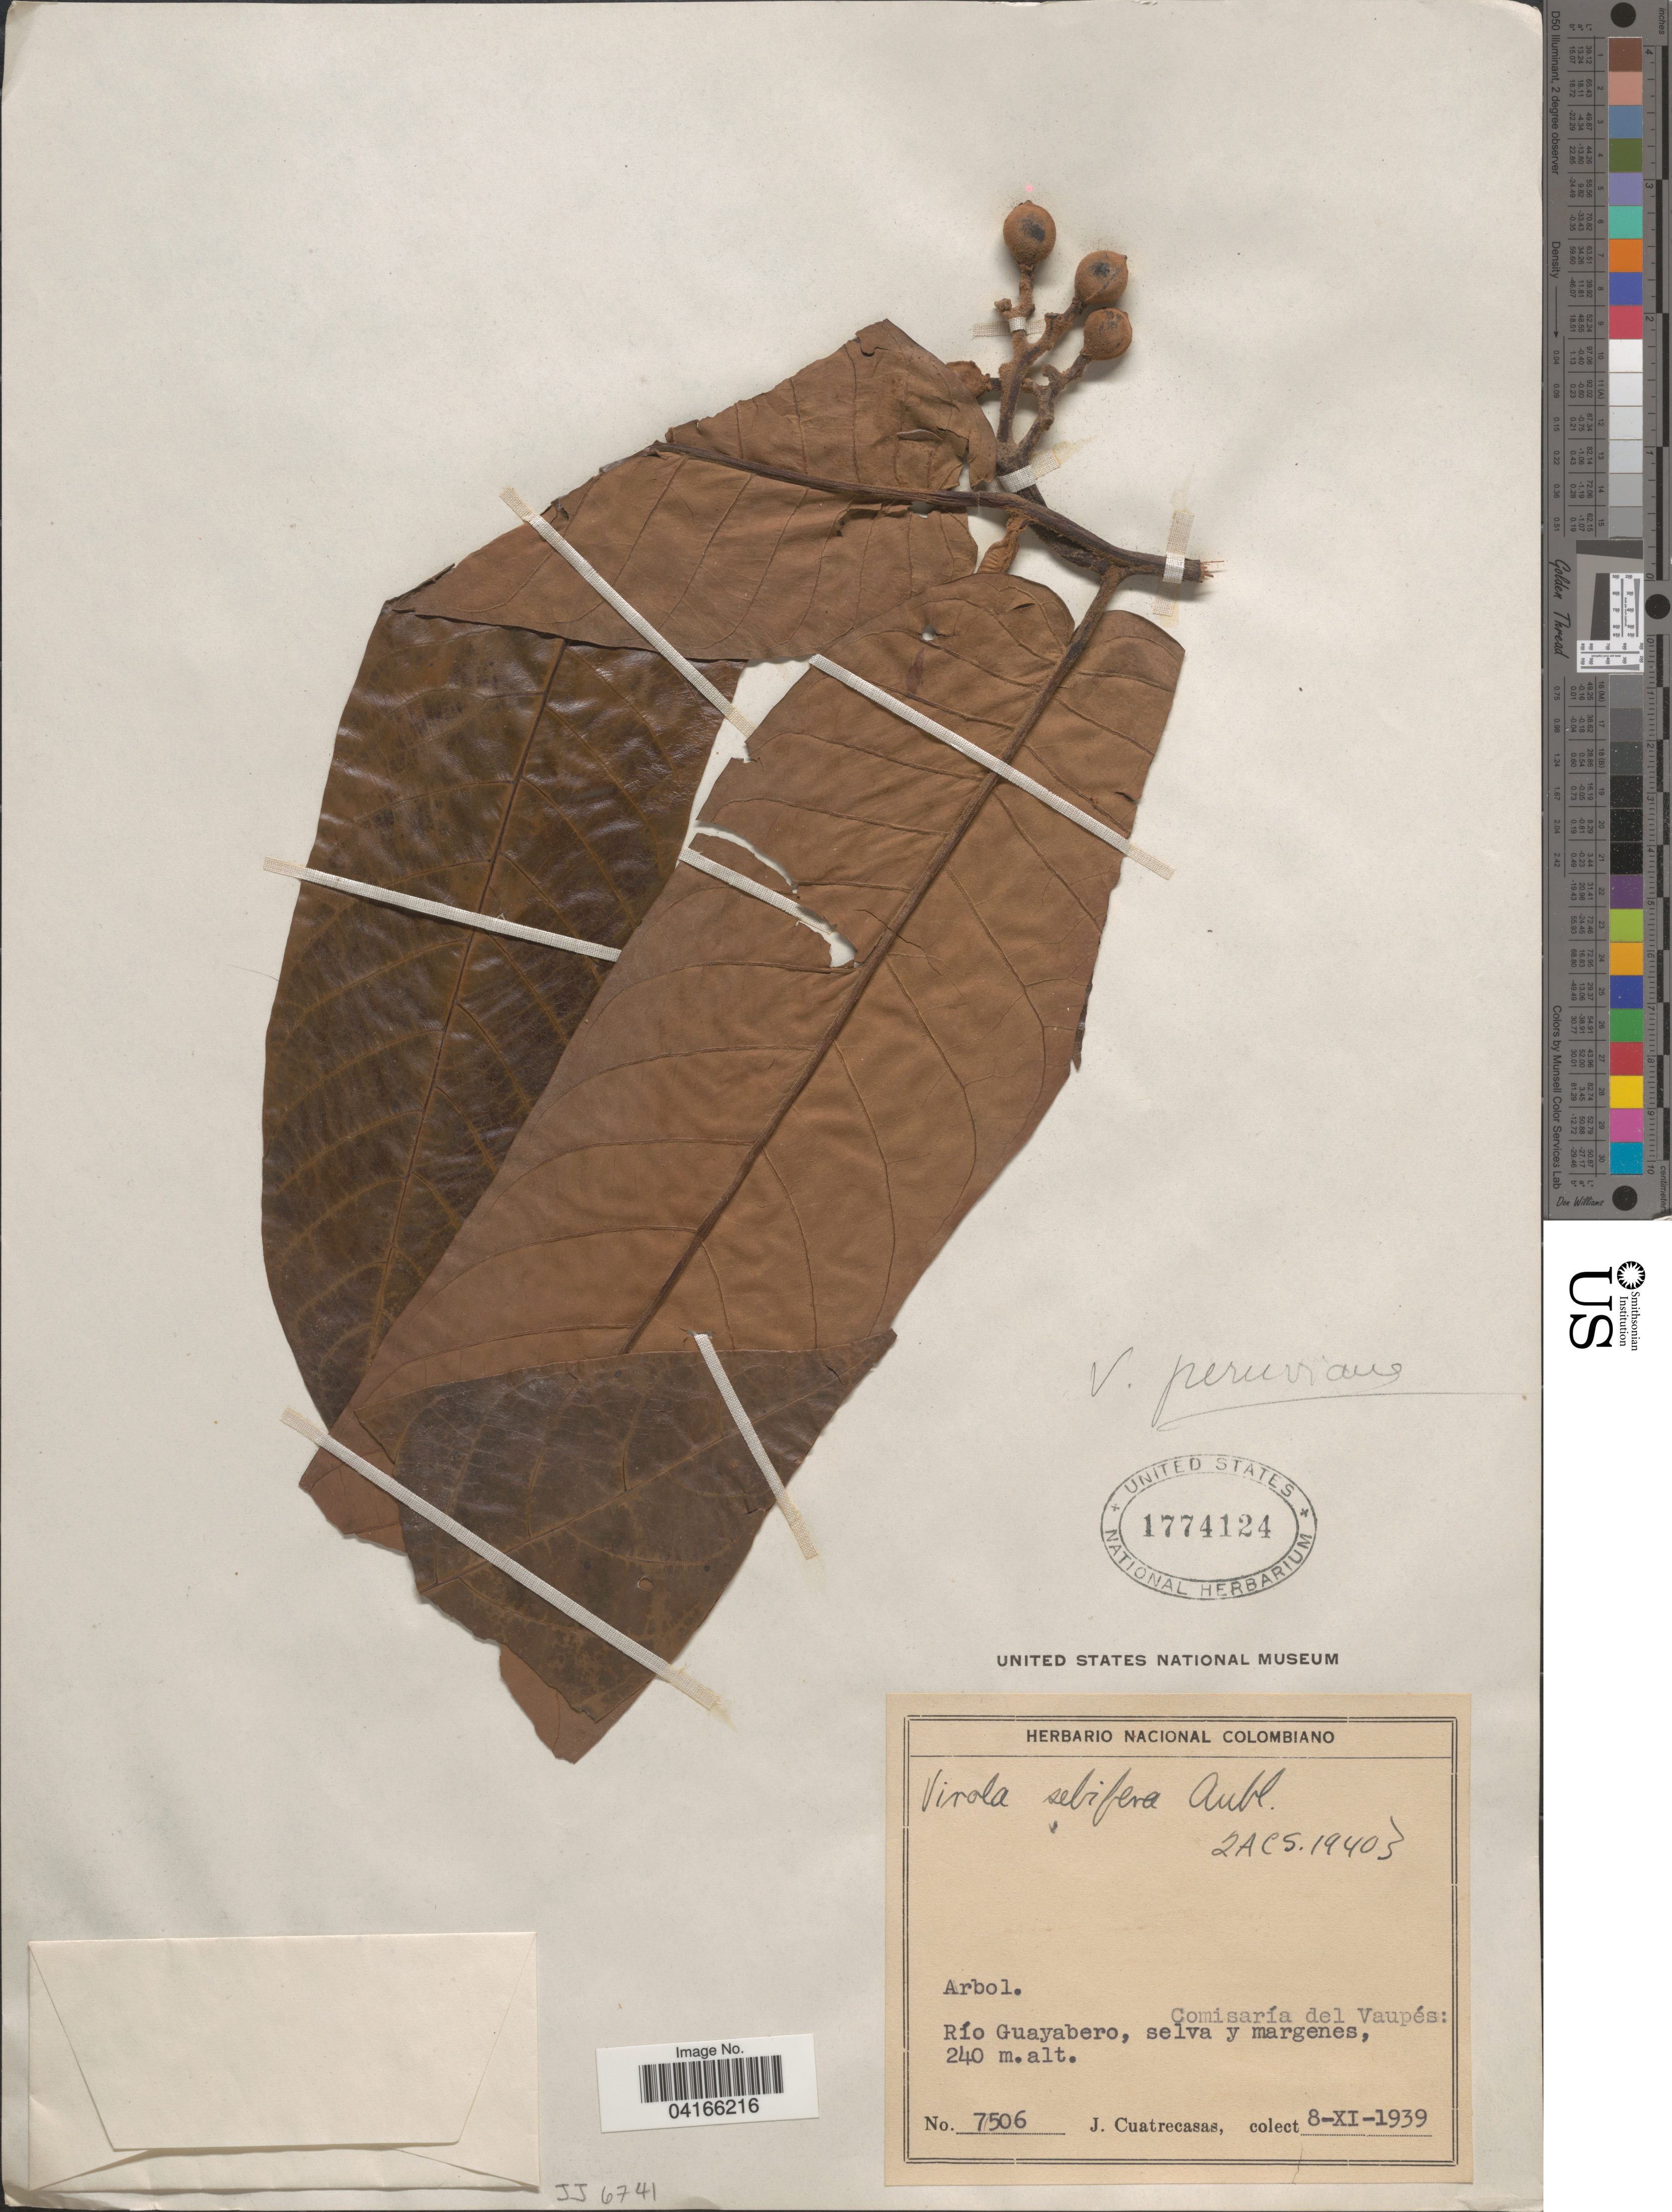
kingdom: Plantae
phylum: Tracheophyta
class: Magnoliopsida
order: Magnoliales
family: Myristicaceae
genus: Virola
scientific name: Virola sebifera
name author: Aubl.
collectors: J. Cuatrecasas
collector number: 7506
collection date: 1939-11-08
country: Colombia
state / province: Vaupés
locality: Comisaría del Vaupés: Río Guayabero, selva y margenes.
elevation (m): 240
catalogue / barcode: US 1774124